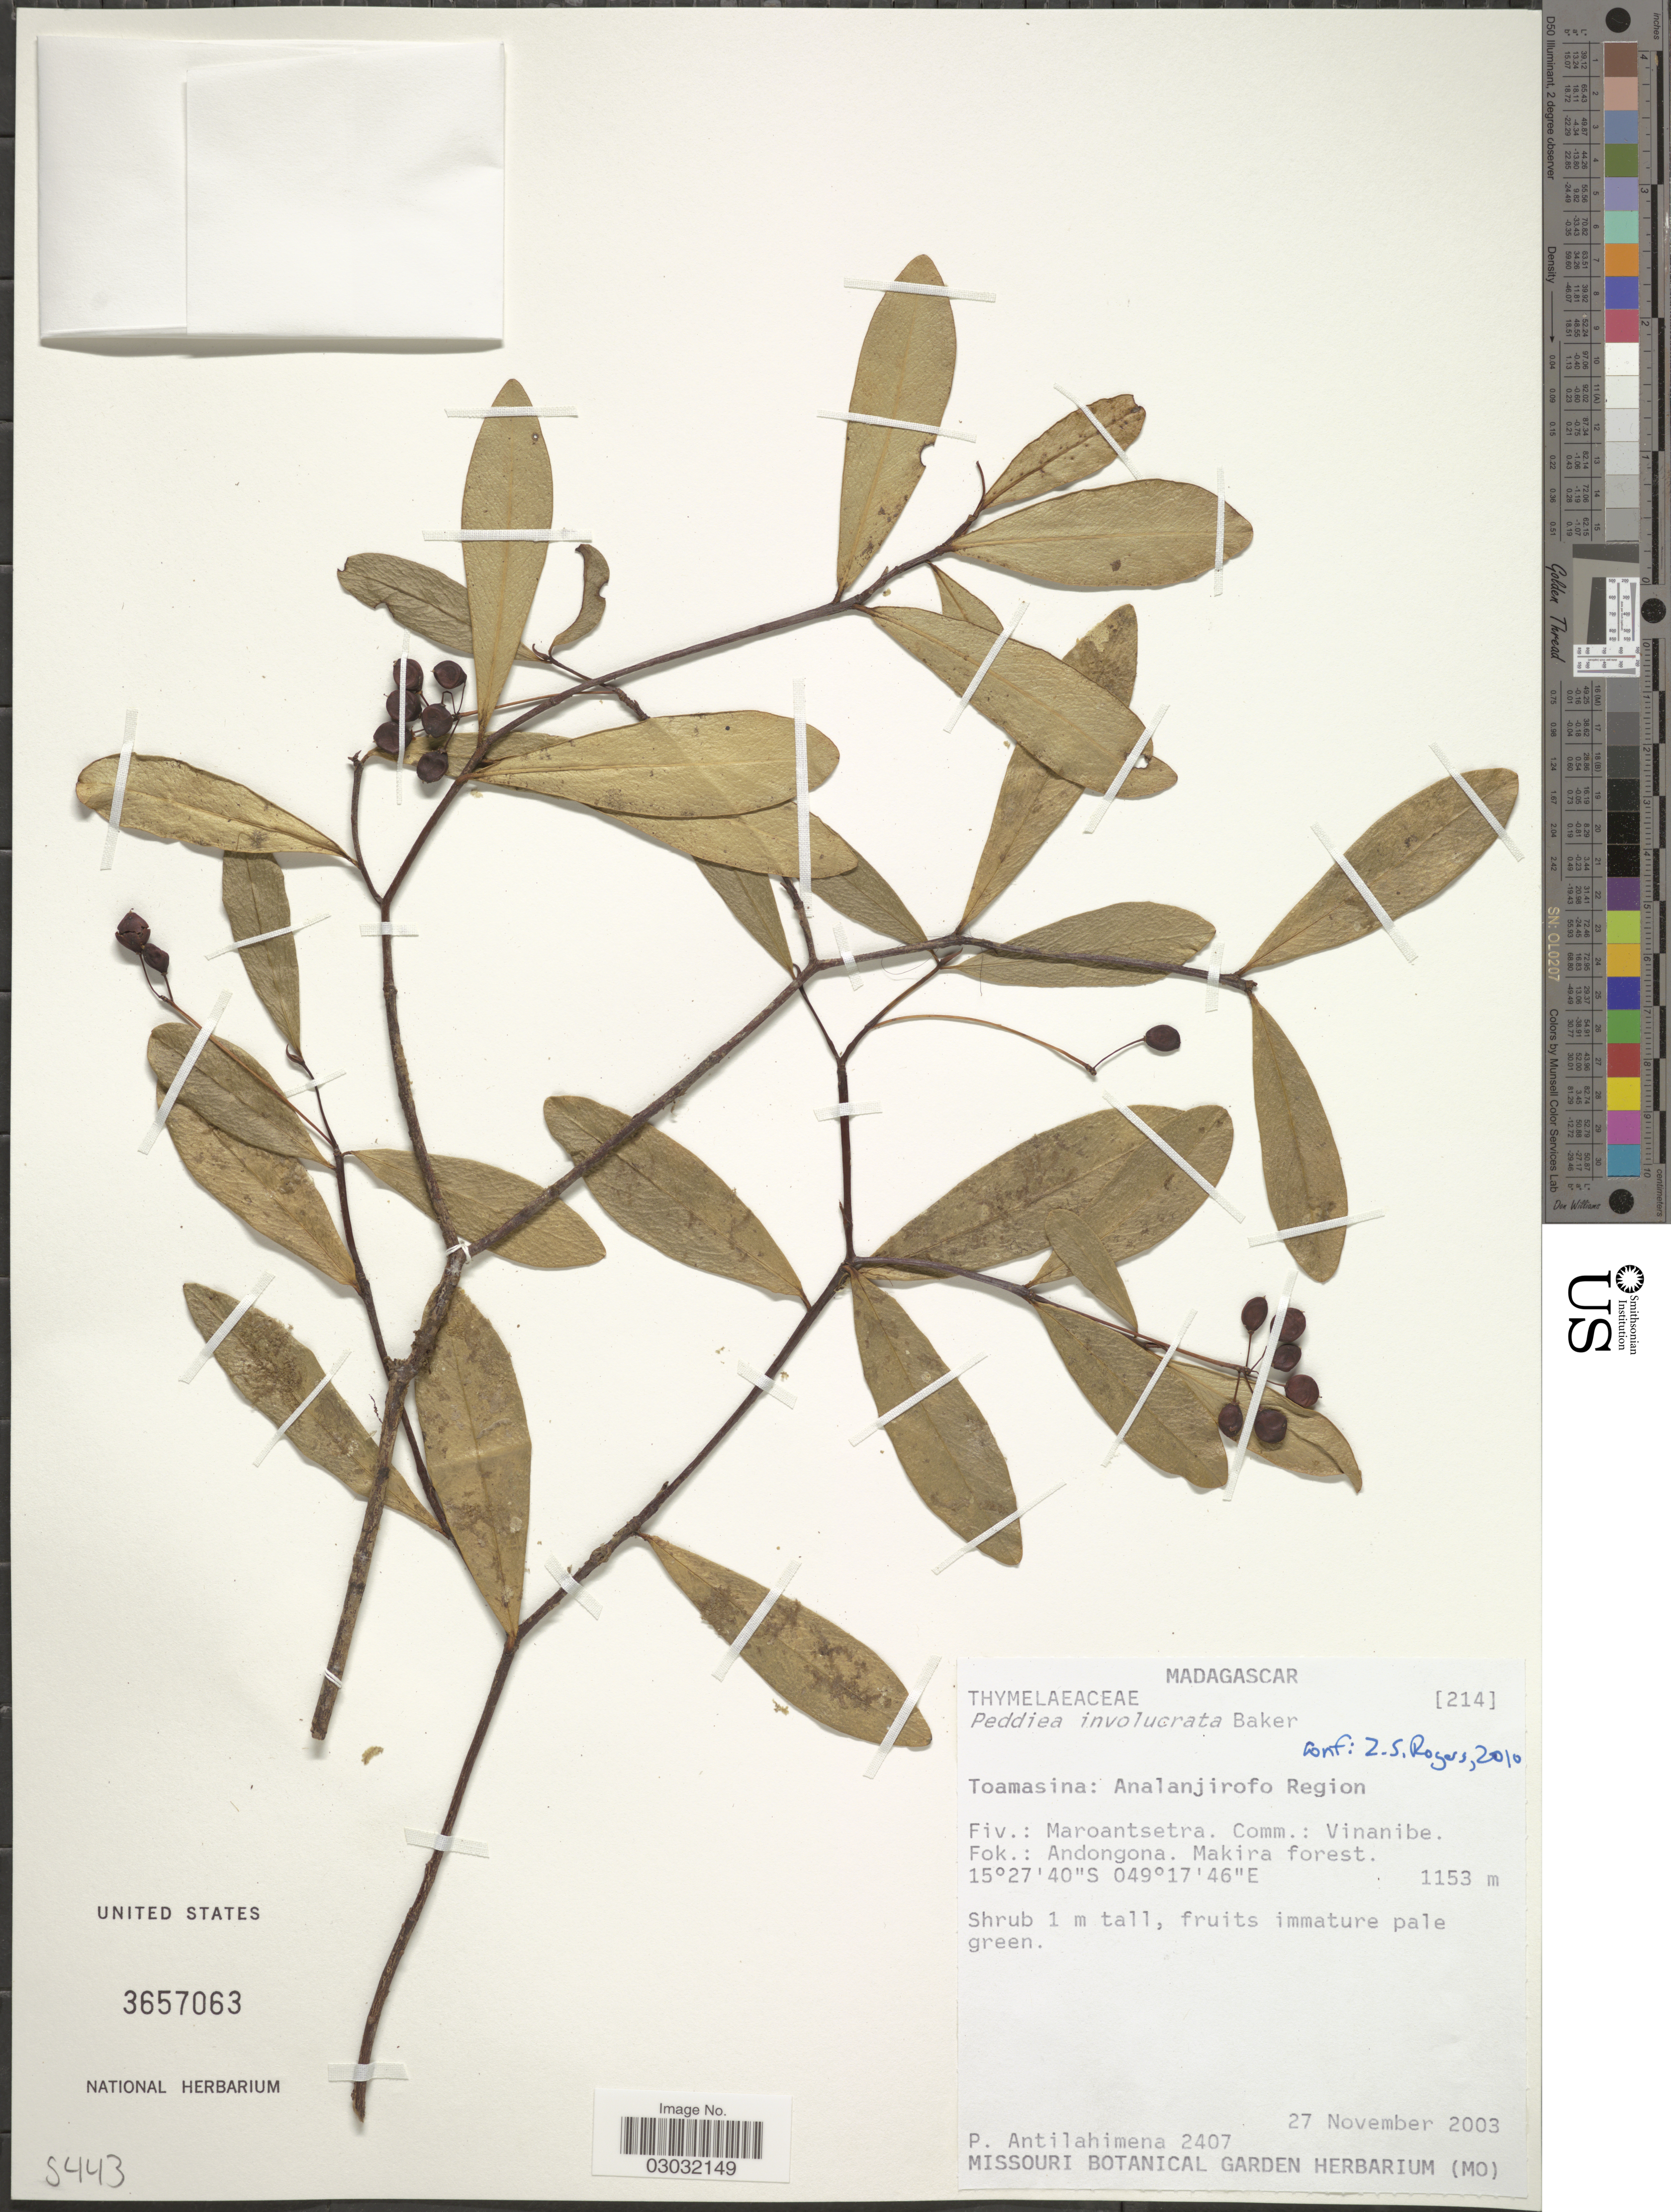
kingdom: Plantae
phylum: Tracheophyta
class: Magnoliopsida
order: Malvales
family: Thymelaeaceae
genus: Peddiea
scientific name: Peddiea involucrata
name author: Baker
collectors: P. Antilahimena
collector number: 2407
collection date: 2003-11-27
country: Madagascar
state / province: Analanjirofo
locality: Analanjirofo REgion. Fiv.: Maroantsetra. Comm.: Vinanibe. Fok.: Andongona. Makira forest.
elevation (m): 1153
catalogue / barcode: US 3657063